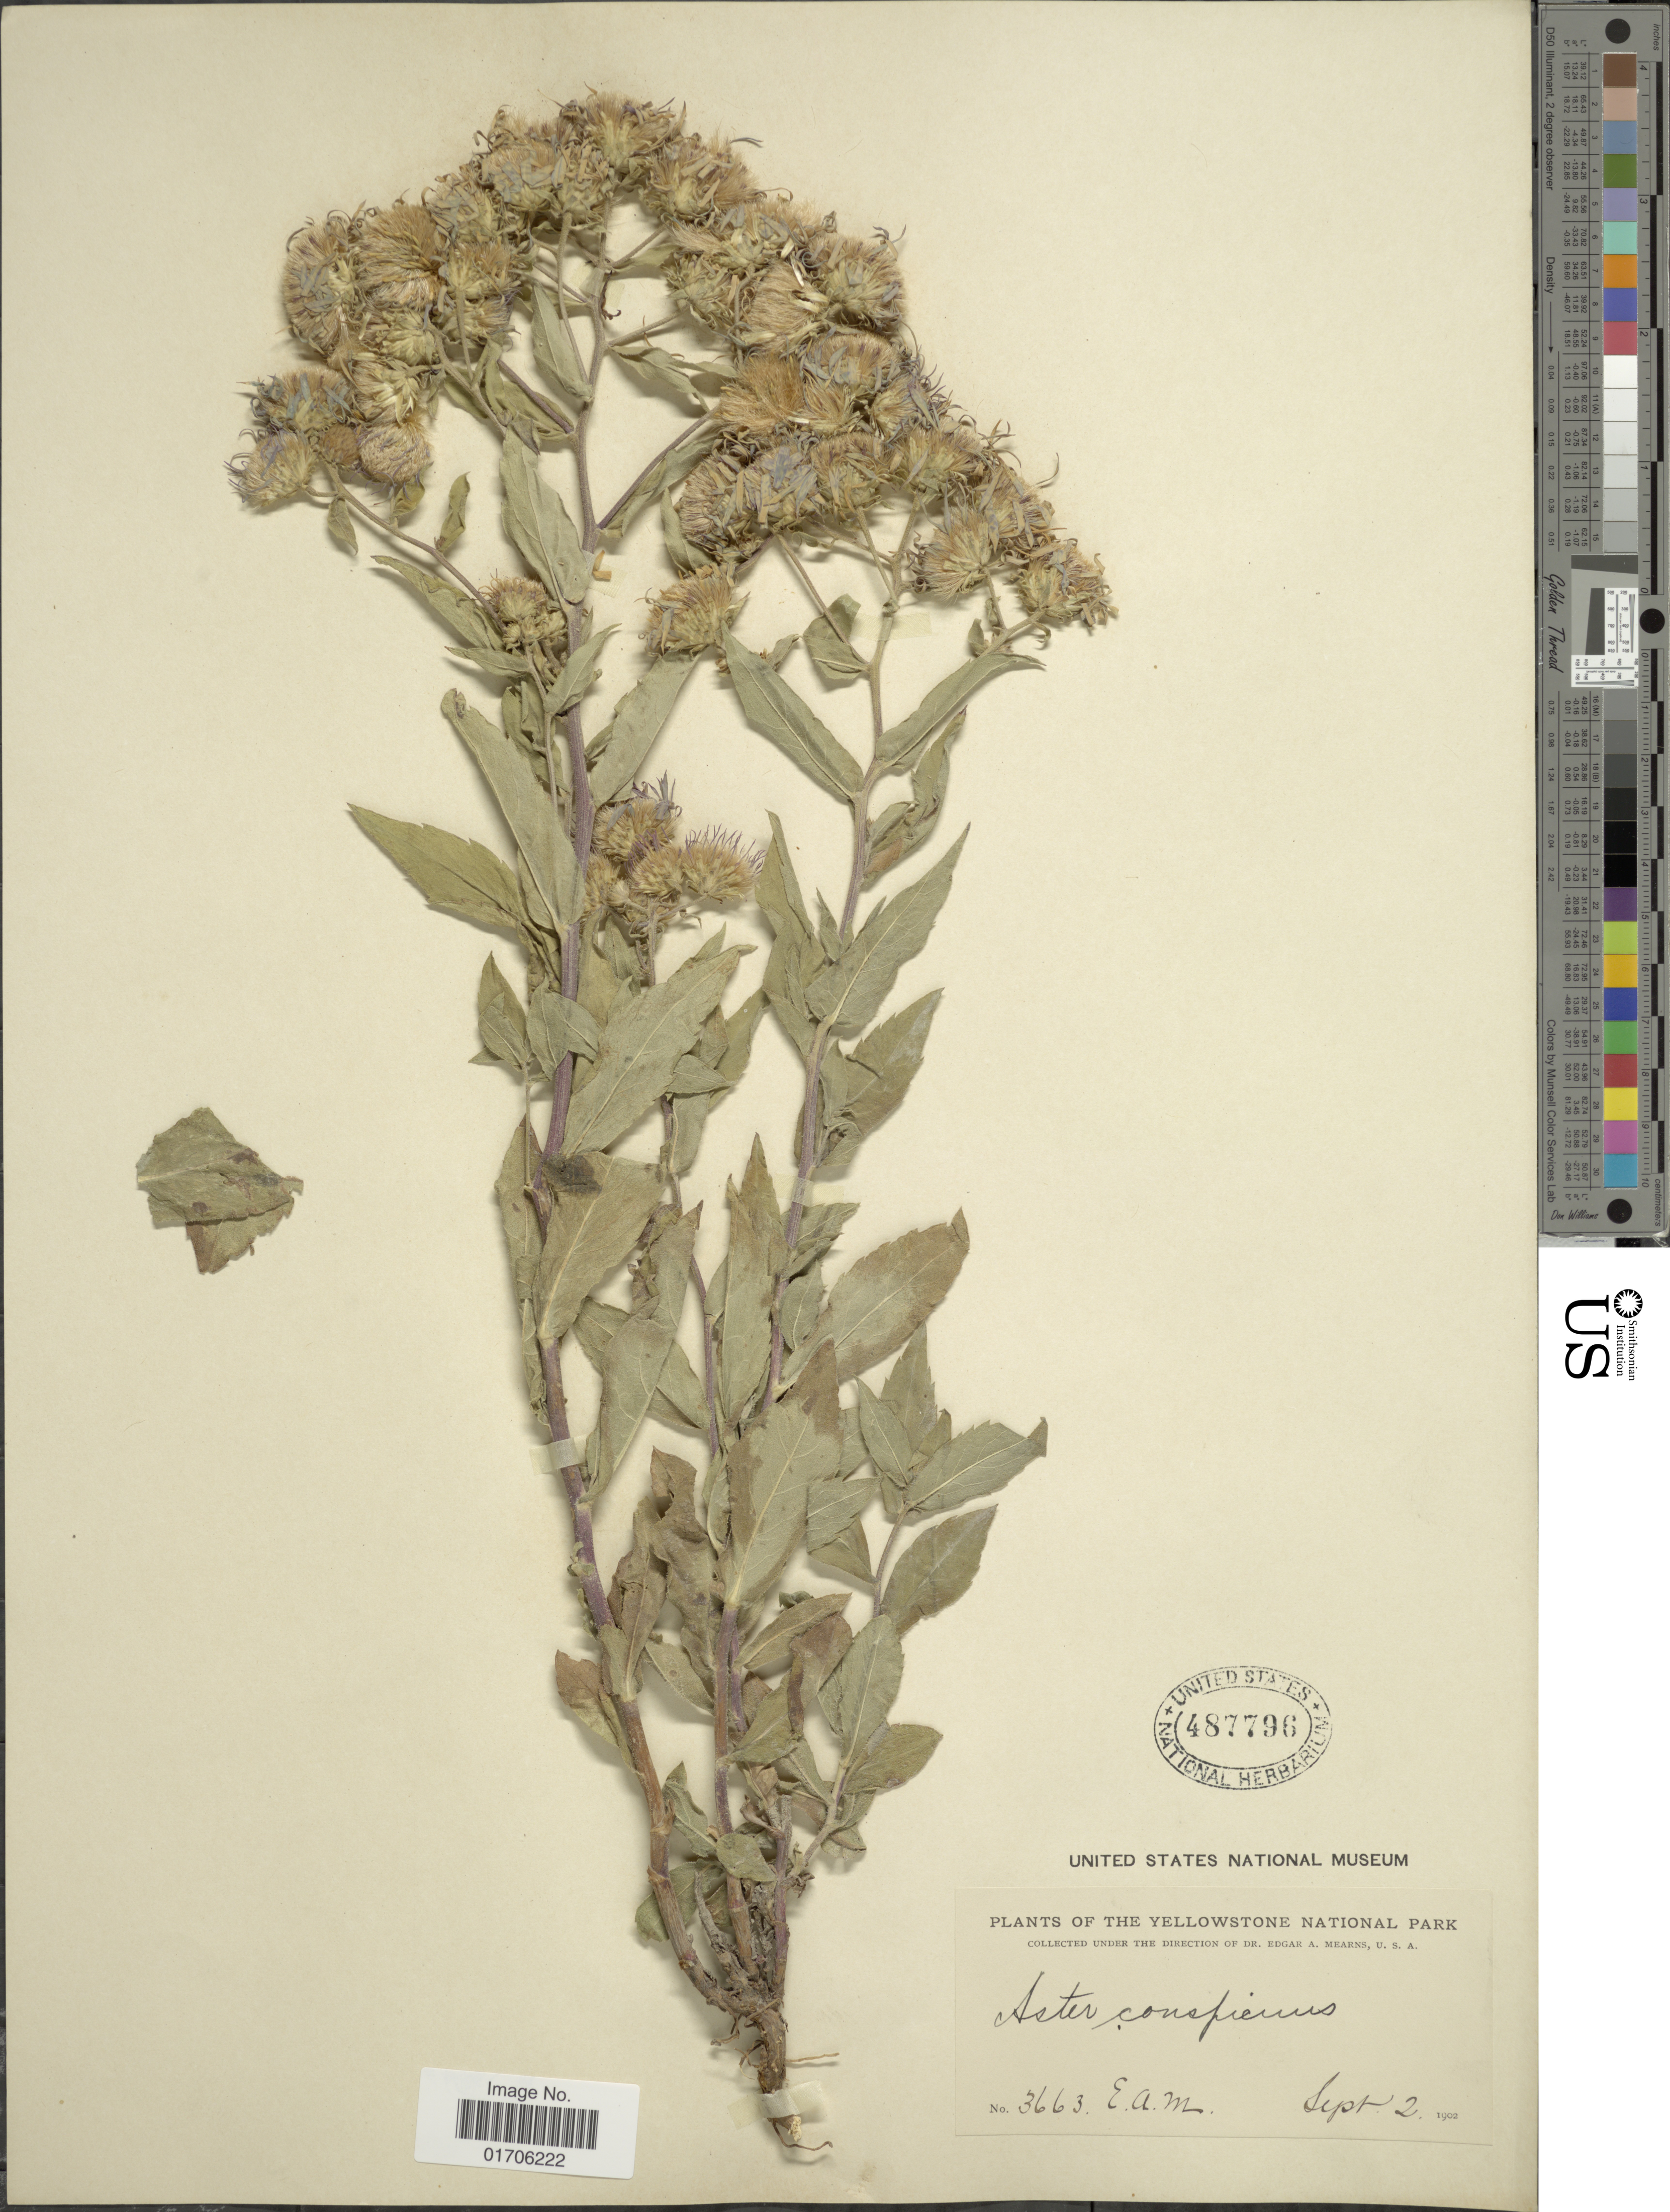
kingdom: Plantae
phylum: Tracheophyta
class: Magnoliopsida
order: Asterales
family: Asteraceae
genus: Eurybia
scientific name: Eurybia conspicua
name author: (Lindl.) G.L. Nesom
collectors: E. A. Mearns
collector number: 3663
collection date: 1902-09-02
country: United States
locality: Yellowstone National Park.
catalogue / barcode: US 487796